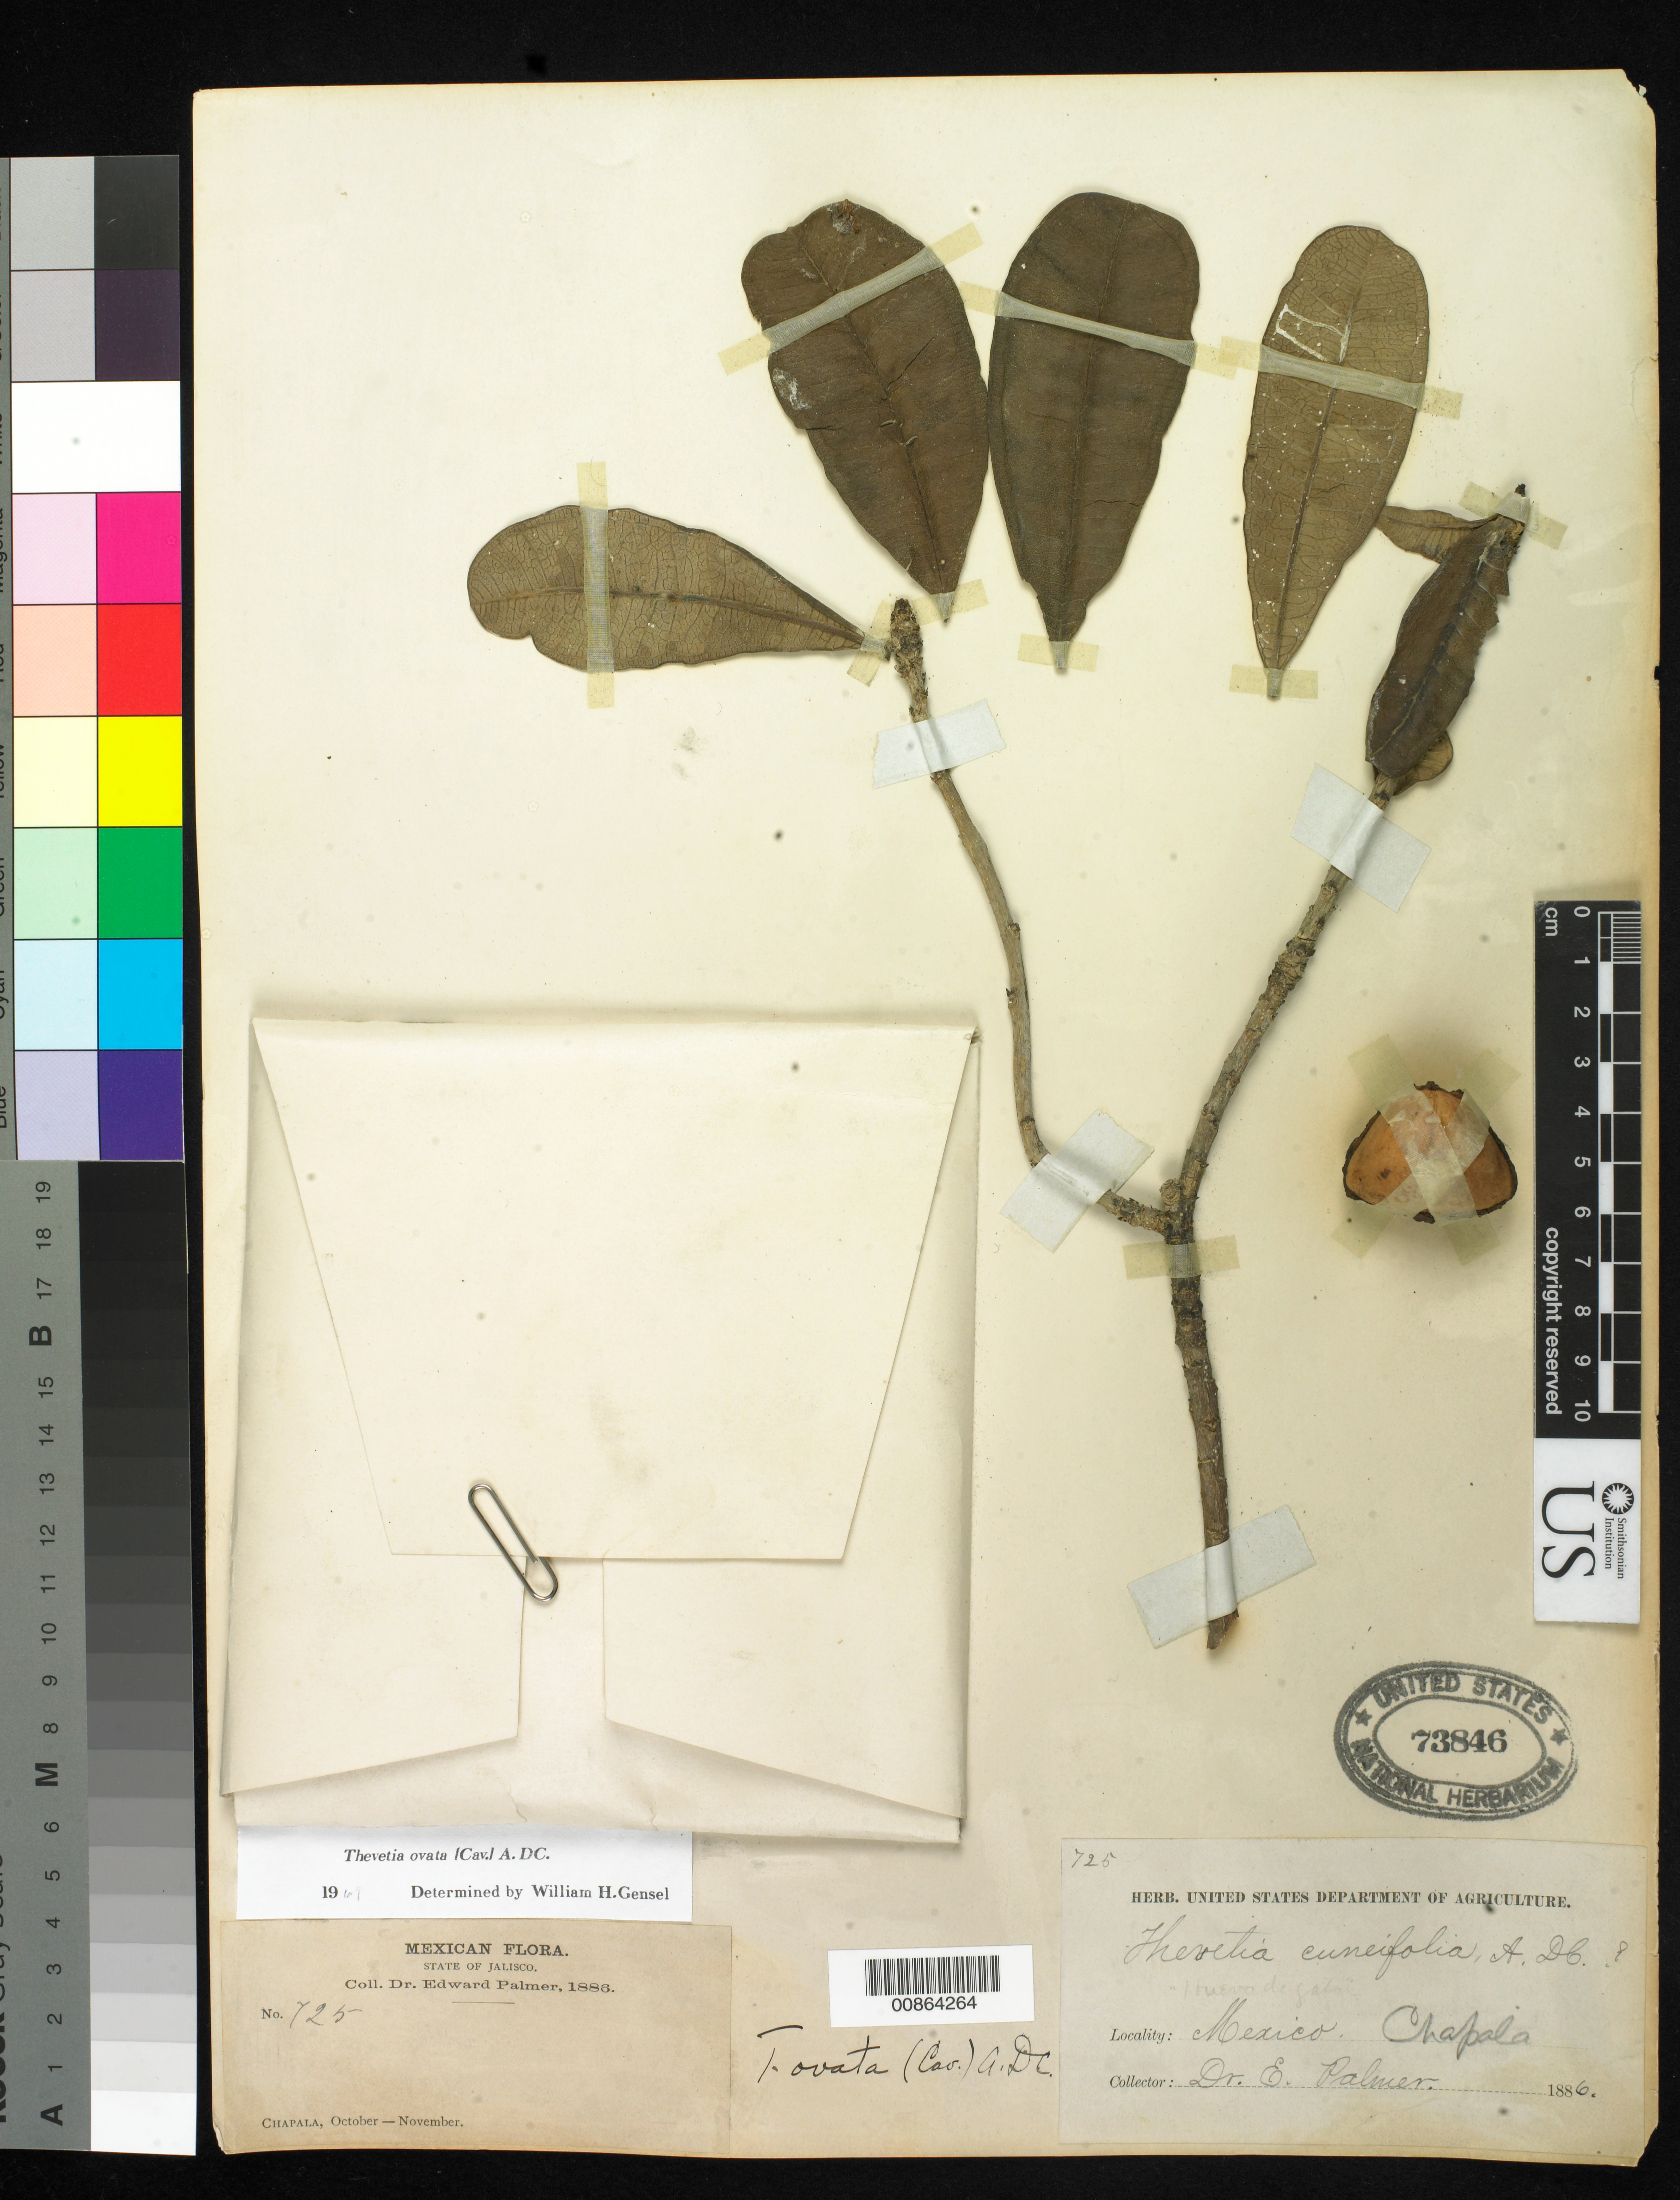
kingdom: Plantae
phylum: Tracheophyta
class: Magnoliopsida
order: Gentianales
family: Apocynaceae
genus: Thevetia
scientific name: Thevetia ovata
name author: (Cav.) A. DC.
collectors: E. Palmer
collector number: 725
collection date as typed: Oct 1886 to -- Nov 1886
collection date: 1886-10/1886-11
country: Mexico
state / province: Jalisco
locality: Chapala, Jalisco.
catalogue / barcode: US 73846